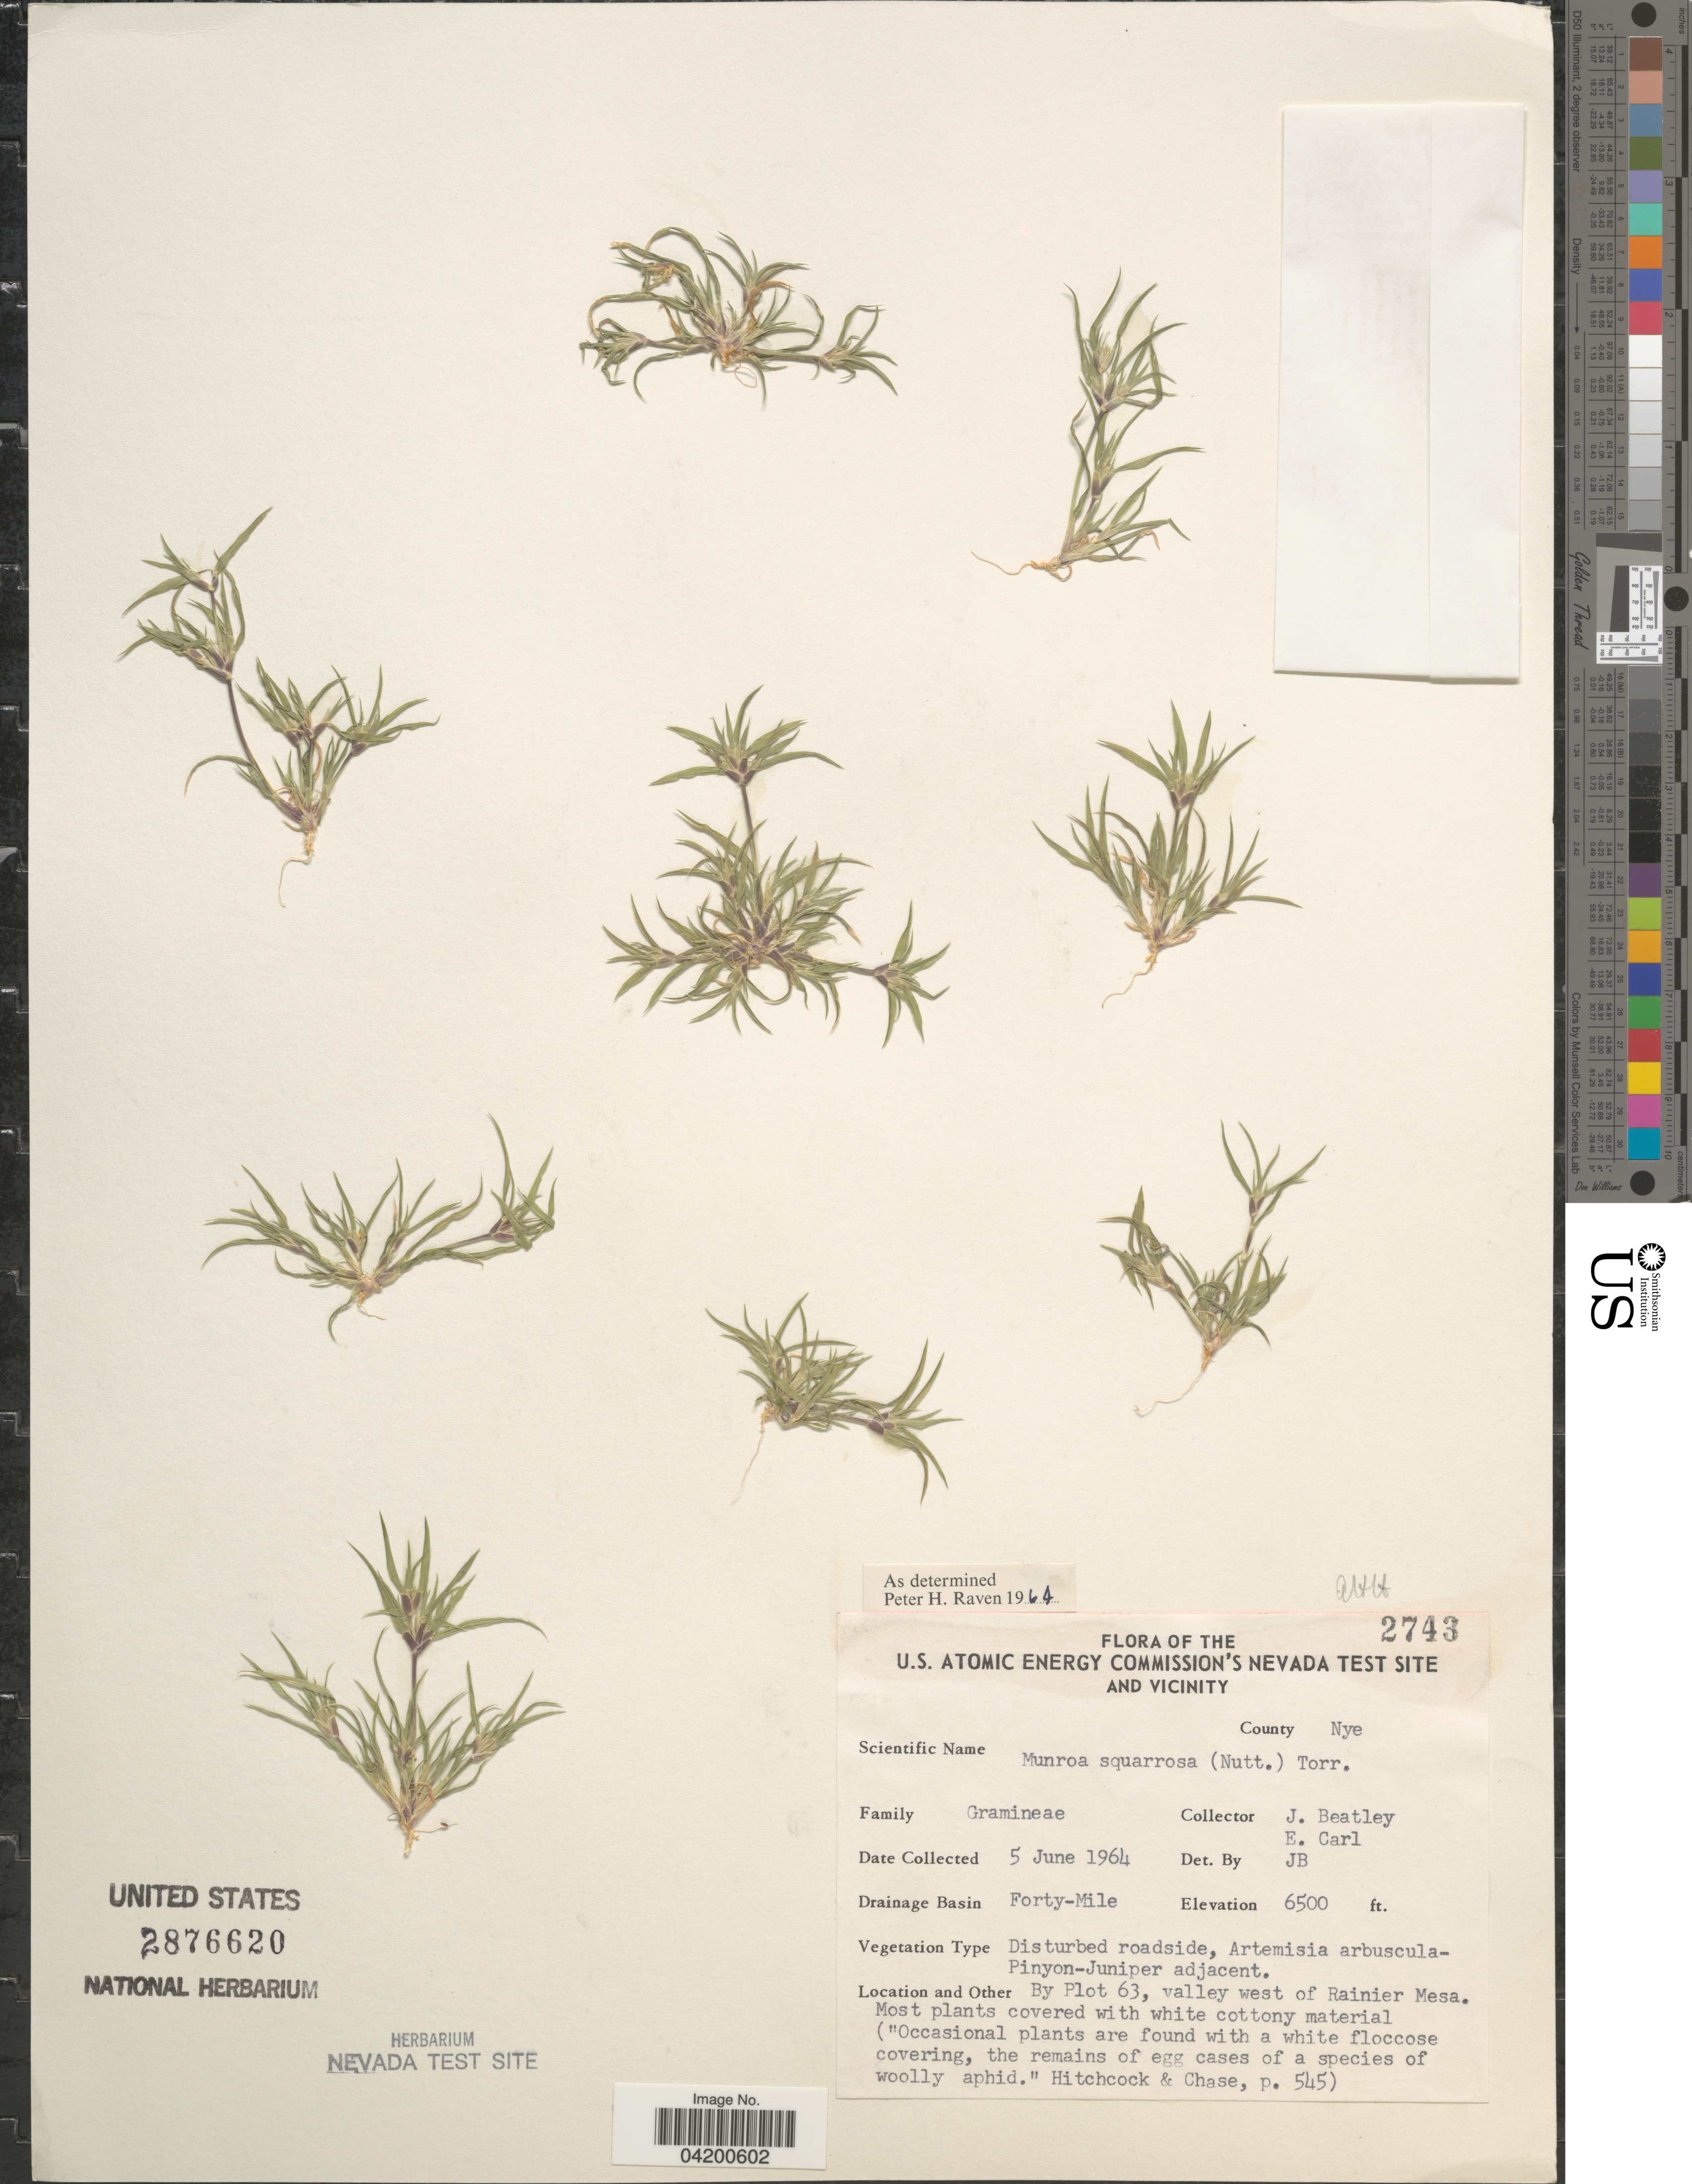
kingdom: Plantae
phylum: Tracheophyta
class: Liliopsida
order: Poales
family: Poaceae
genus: Munroa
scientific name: Munroa squarrosa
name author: (Nutt.) Torr.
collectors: J. C. Beatley & E. Carl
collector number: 2743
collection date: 1964-06-05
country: United States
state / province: Nevada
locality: The U.S. Atomic Energy Commission's Nevada Test Site and Vicinity. County Nye. Drainage Basin Forty-Mile. By Plot 63, valley west of Rainier Mesa.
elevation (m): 1981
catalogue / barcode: US 2876620